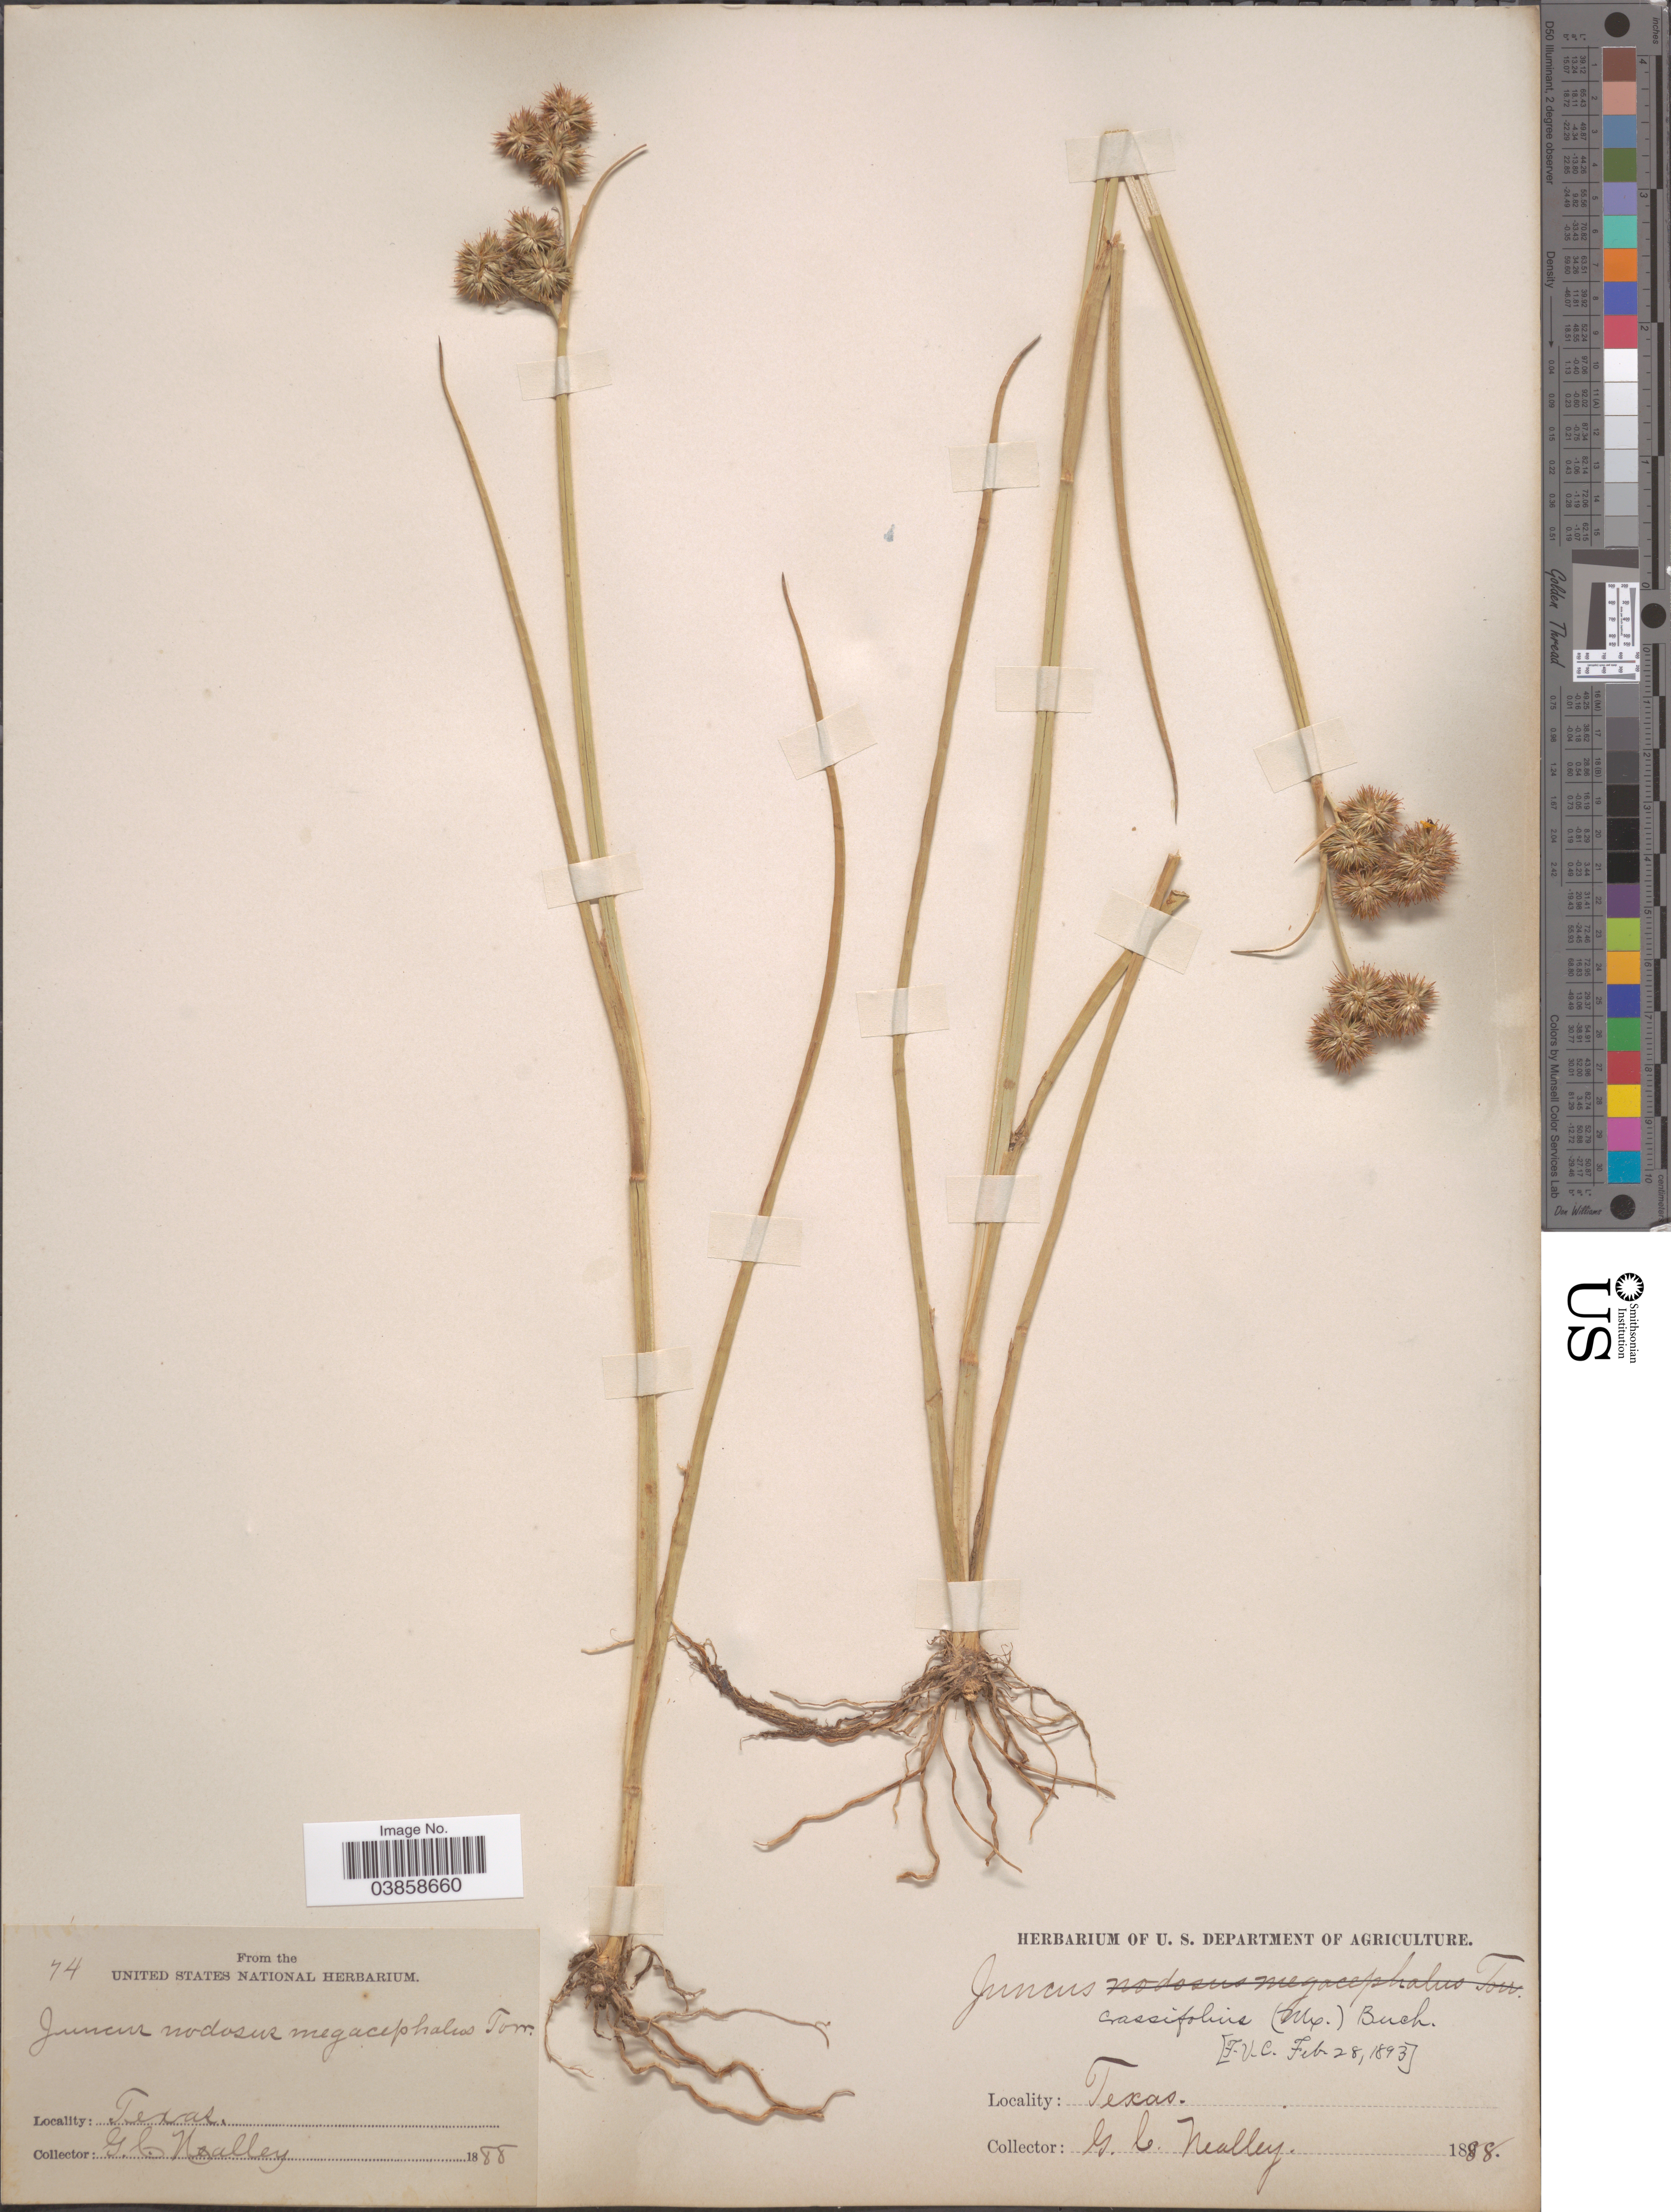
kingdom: Plantae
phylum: Tracheophyta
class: Liliopsida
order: Poales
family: Juncaceae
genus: Juncus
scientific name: Juncus validus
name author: Coville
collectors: G. C. Nealley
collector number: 74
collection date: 1888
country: United States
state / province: Texas